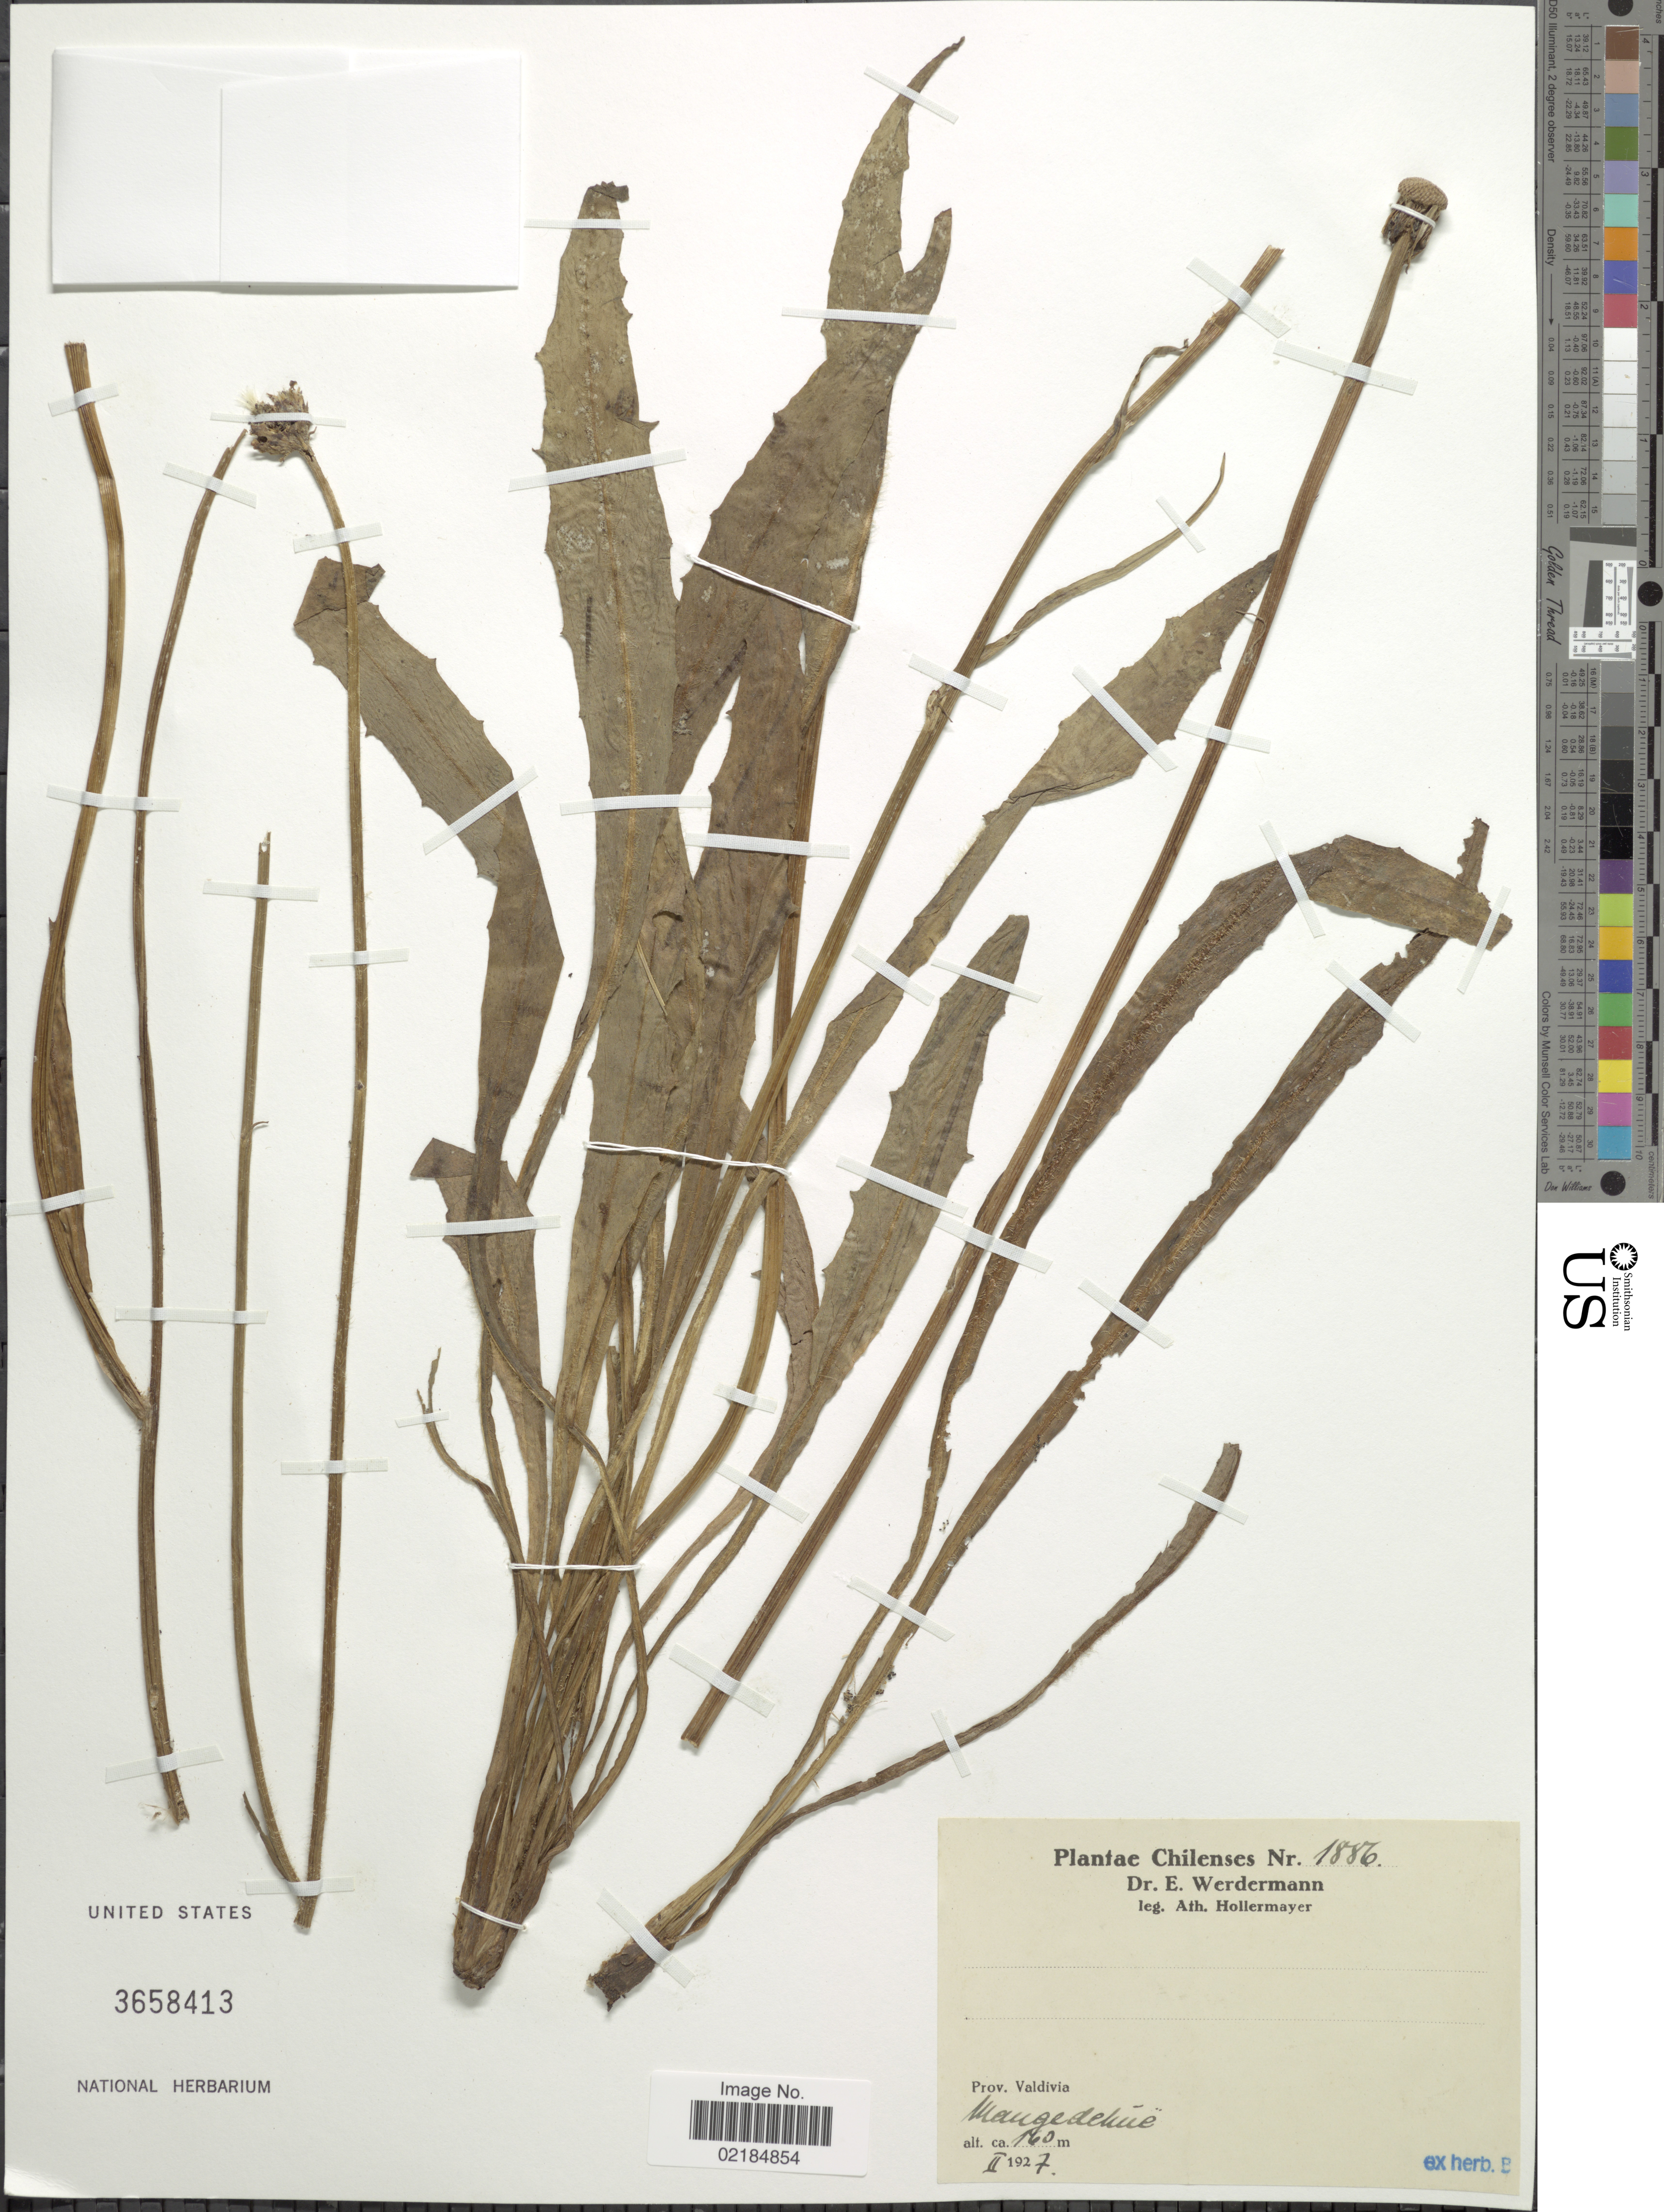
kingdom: Plantae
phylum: Tracheophyta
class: Magnoliopsida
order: Asterales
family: Asteraceae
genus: Hypochaeris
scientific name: Hypochaeris sp.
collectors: A. Hollermayer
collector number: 1886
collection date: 1927-02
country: Chile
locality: Chilenses. Prov. Valdivia. Mangedehúë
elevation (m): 160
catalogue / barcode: US 3658413